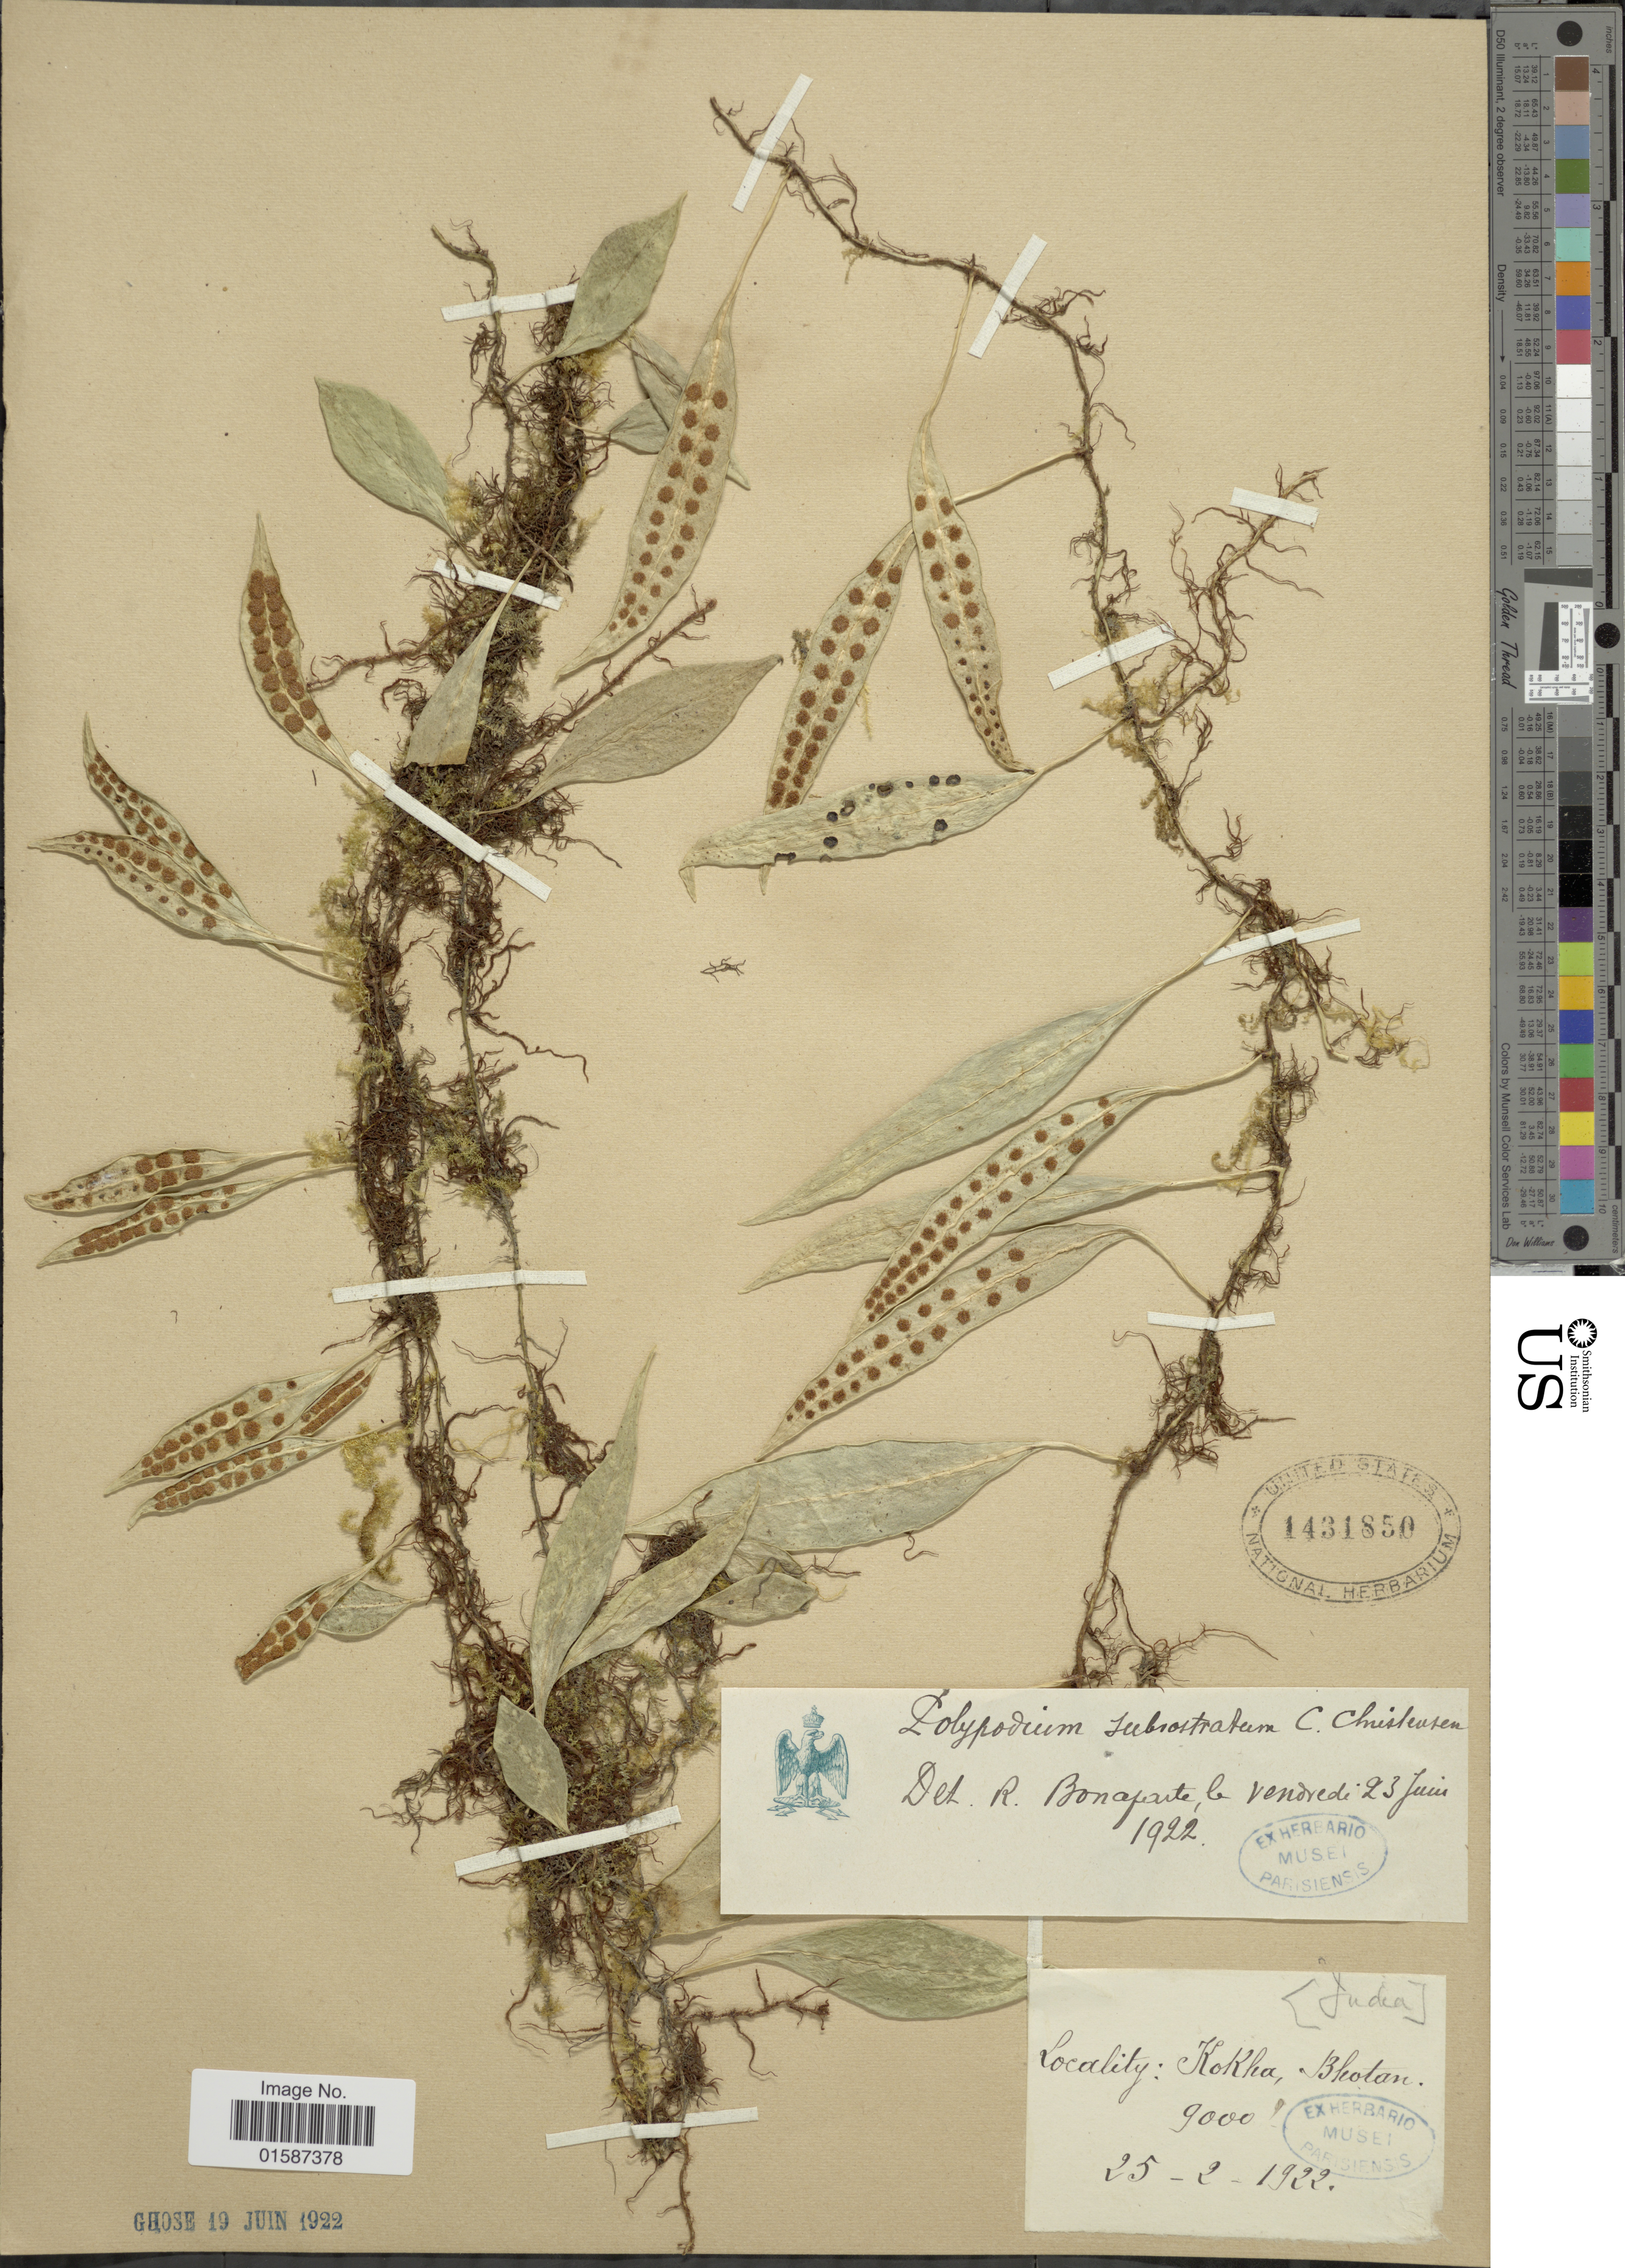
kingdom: Plantae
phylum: Tracheophyta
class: Polypodiopsida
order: Polypodiales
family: Polypodiaceae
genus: Lemmaphyllum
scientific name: Lemmaphyllum subrostratum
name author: (C. Chr.) Ching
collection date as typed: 25-2-1922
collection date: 1922-02-25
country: Bhutan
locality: Kokha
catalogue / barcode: US 1431850